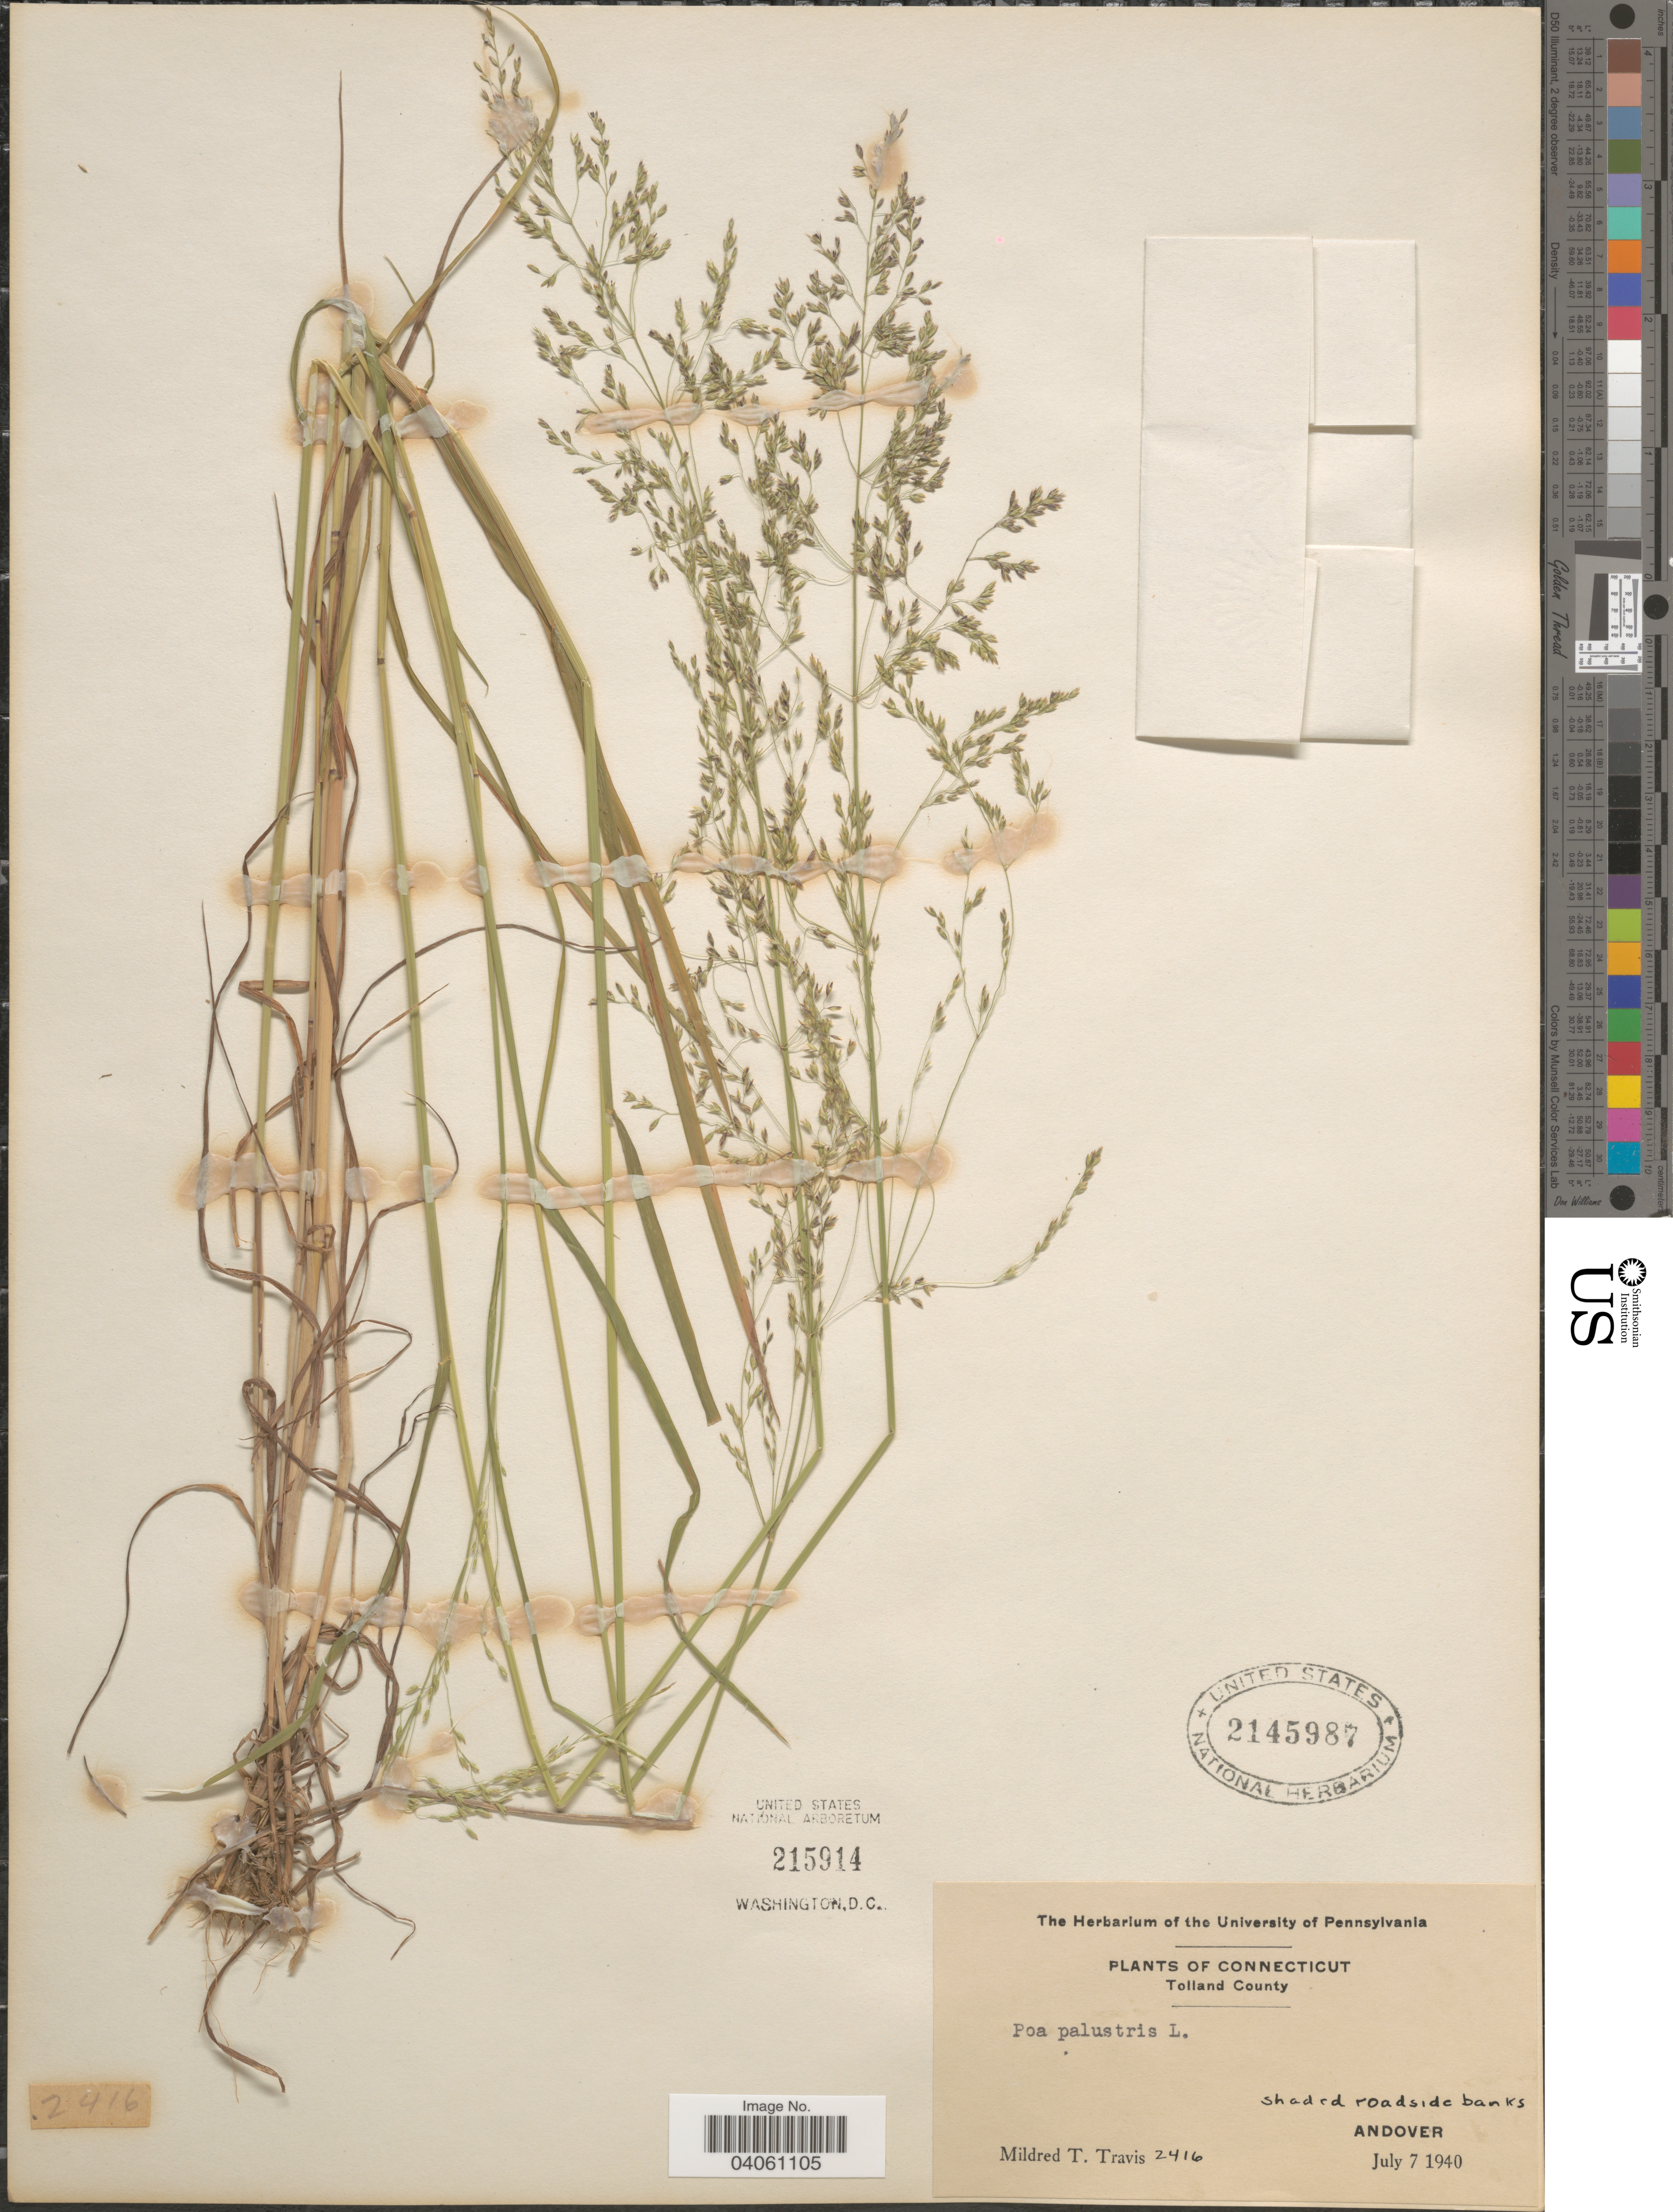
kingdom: Plantae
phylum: Tracheophyta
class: Liliopsida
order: Poales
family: Poaceae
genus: Poa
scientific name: Poa palustris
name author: L.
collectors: M. Travis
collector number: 2416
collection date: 1940-07-07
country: United States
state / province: Connecticut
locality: Tolland County. Andover.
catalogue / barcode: US 2145987